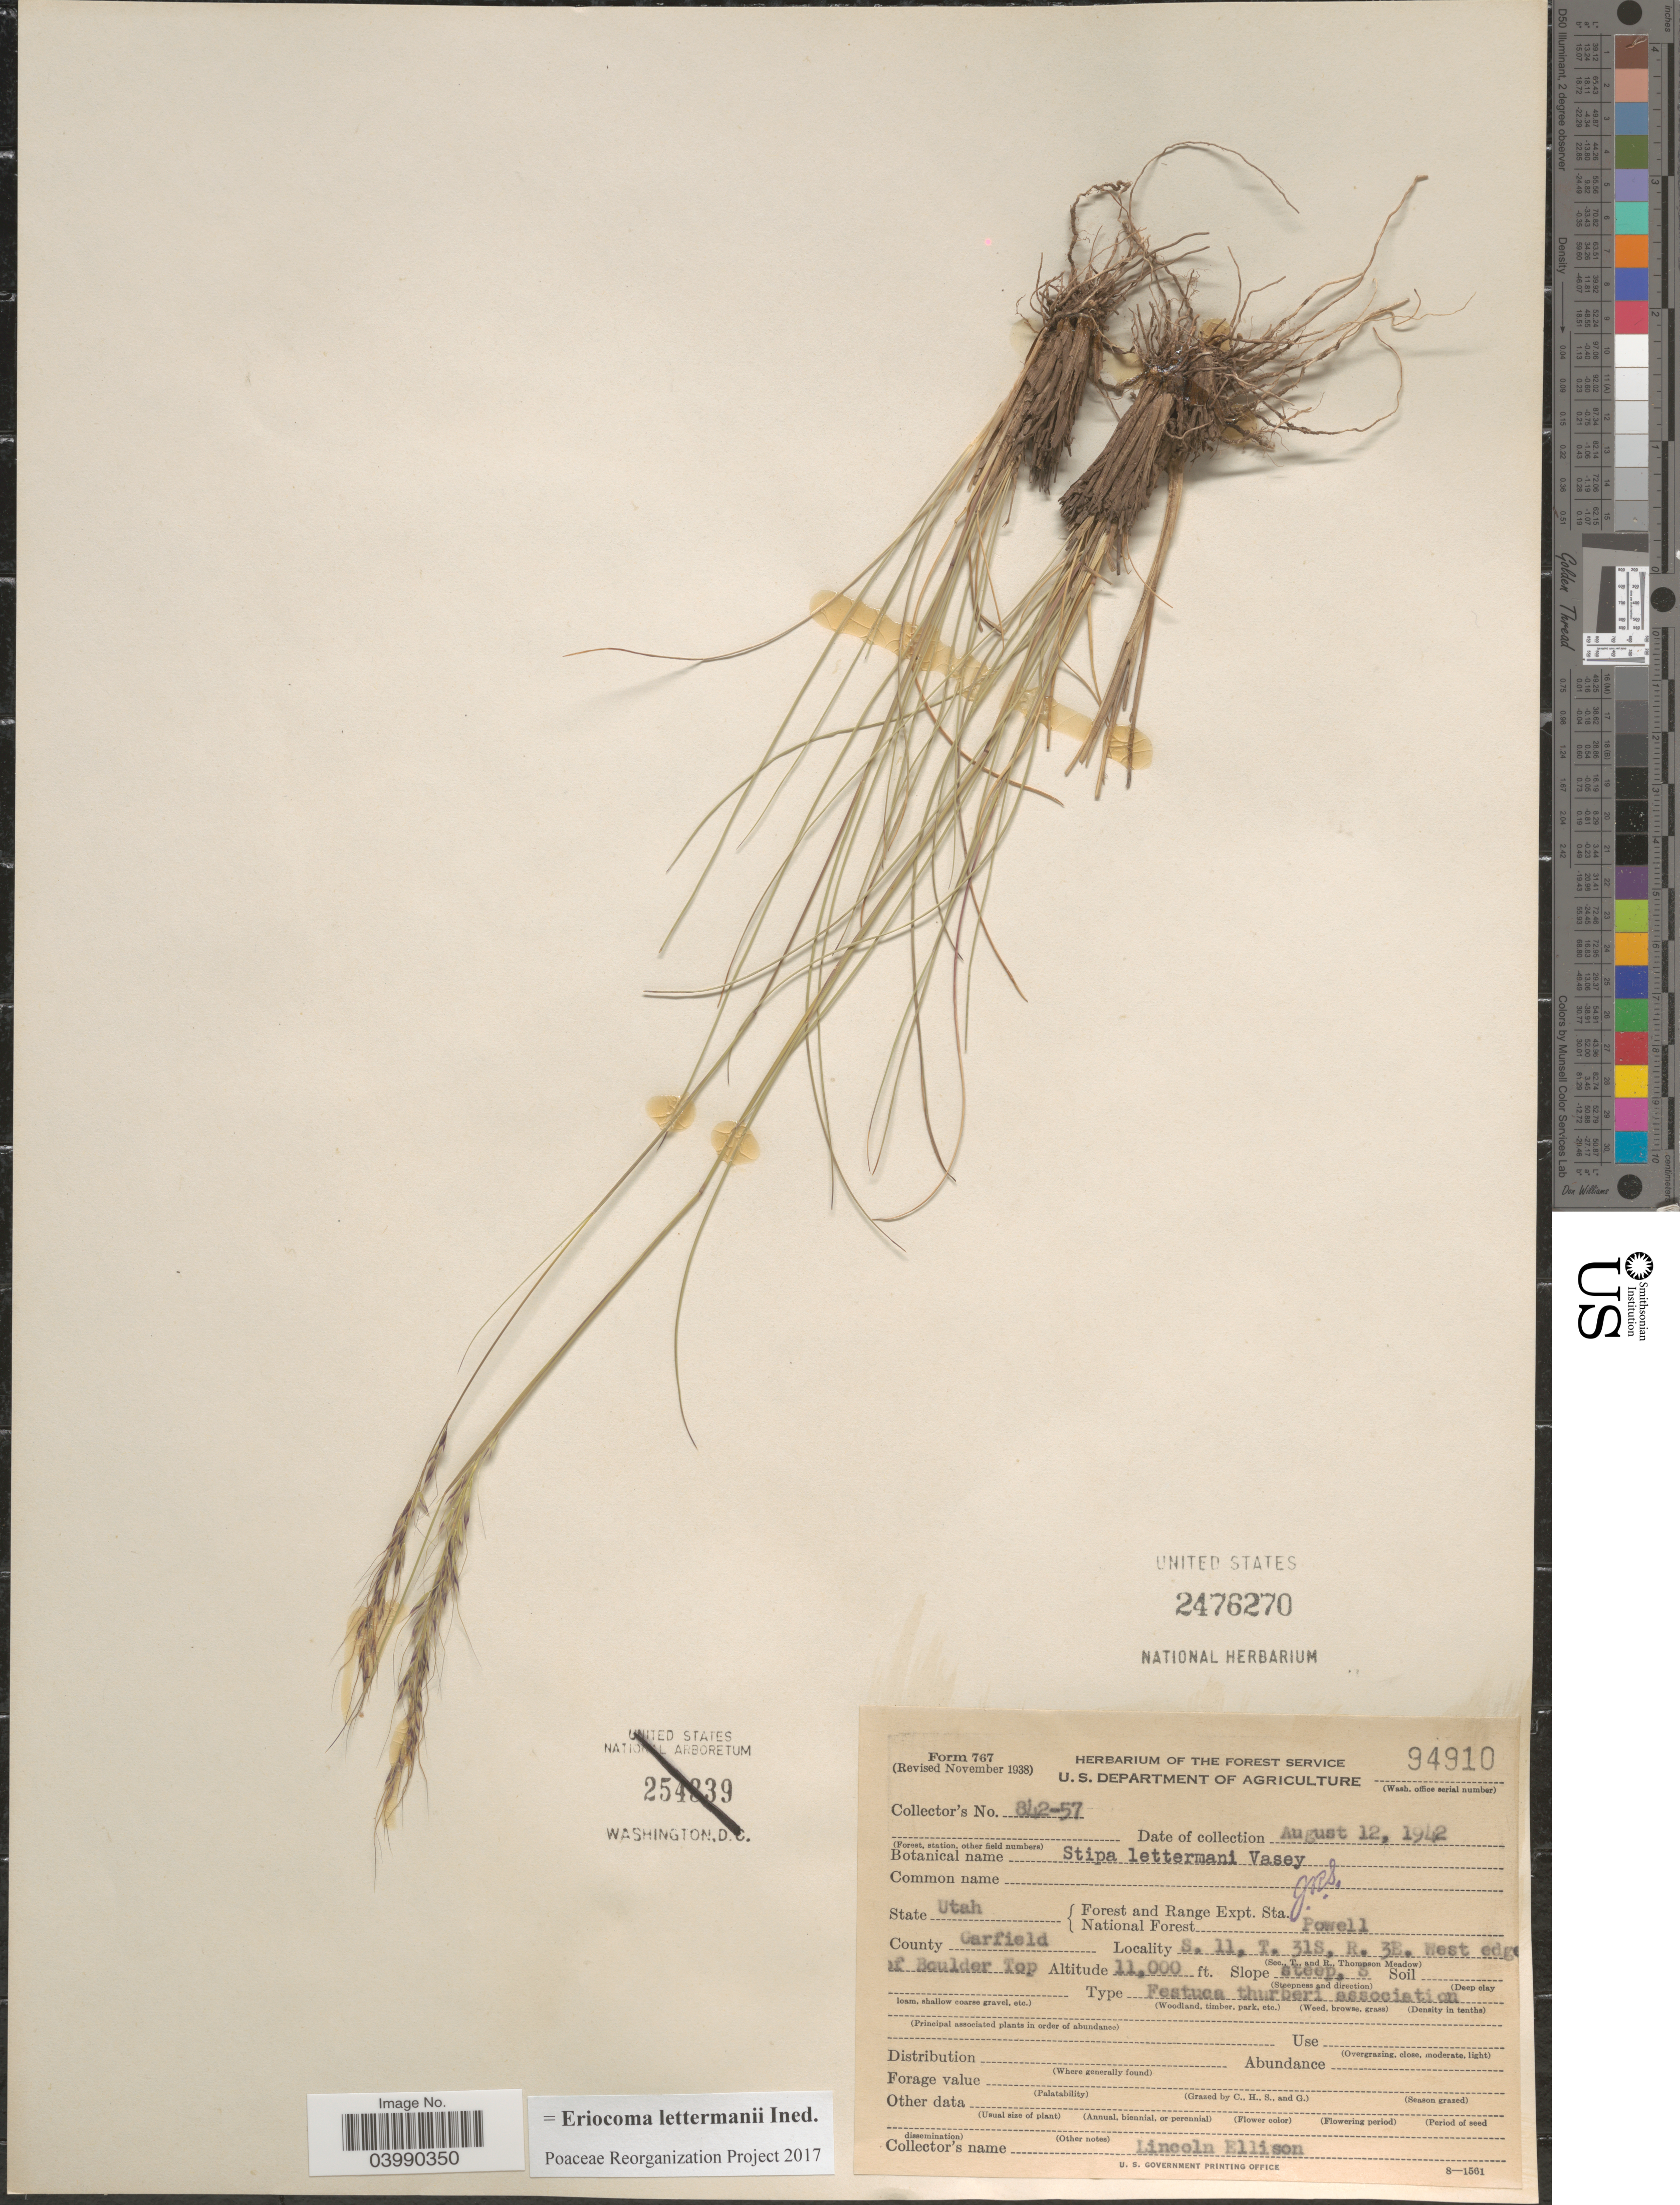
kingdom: Plantae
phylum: Tracheophyta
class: Liliopsida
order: Poales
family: Poaceae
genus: Eriocoma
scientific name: Eriocoma lettermanii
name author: (Vasey) Romasch.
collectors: L. Ellison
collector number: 842-57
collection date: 1942-08-12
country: United States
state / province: Utah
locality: Forest and Range Expt. Sta. National Forest Powell. County Garfield. S. 11. T. 31S, R. 3E. West edge of Boulder Top.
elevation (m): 3353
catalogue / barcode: US 2476270